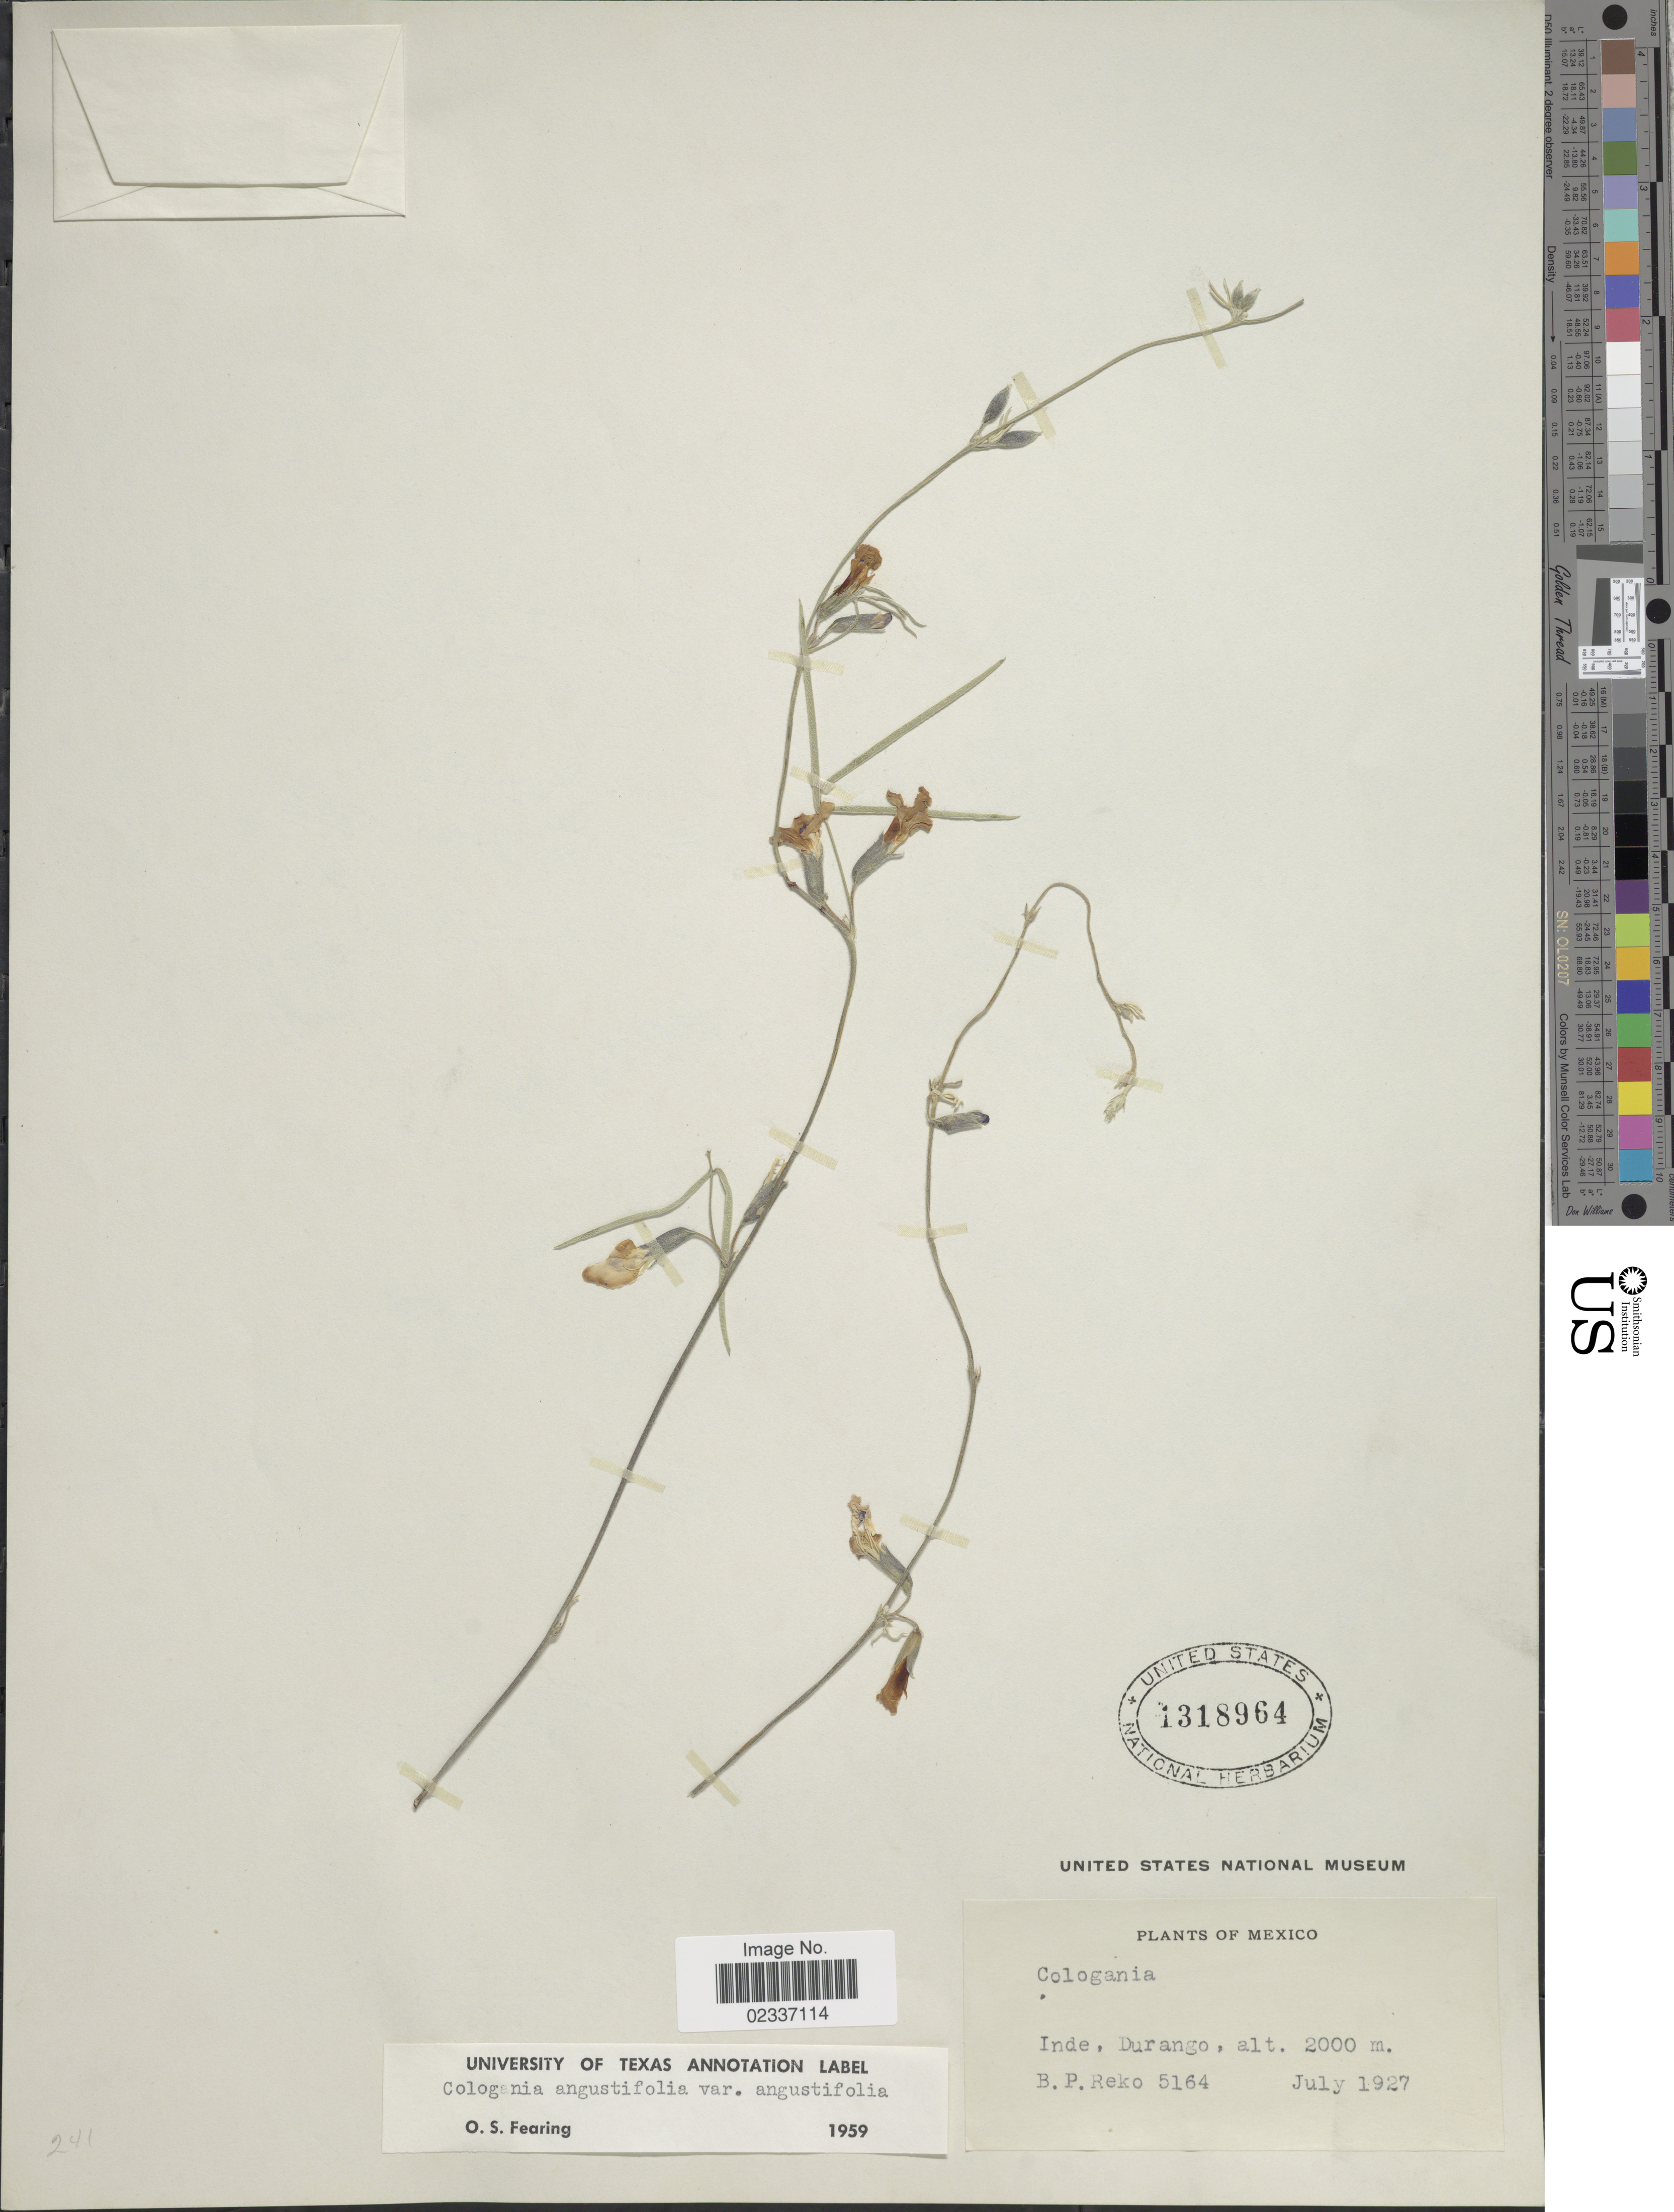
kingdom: Plantae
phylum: Tracheophyta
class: Magnoliopsida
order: Fabales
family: Fabaceae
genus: Cologania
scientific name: Cologania angustifolia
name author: Kunth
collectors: B. P. Reko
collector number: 5164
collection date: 1927-07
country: Mexico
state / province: Durango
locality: Inde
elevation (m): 2000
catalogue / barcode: US 1318964